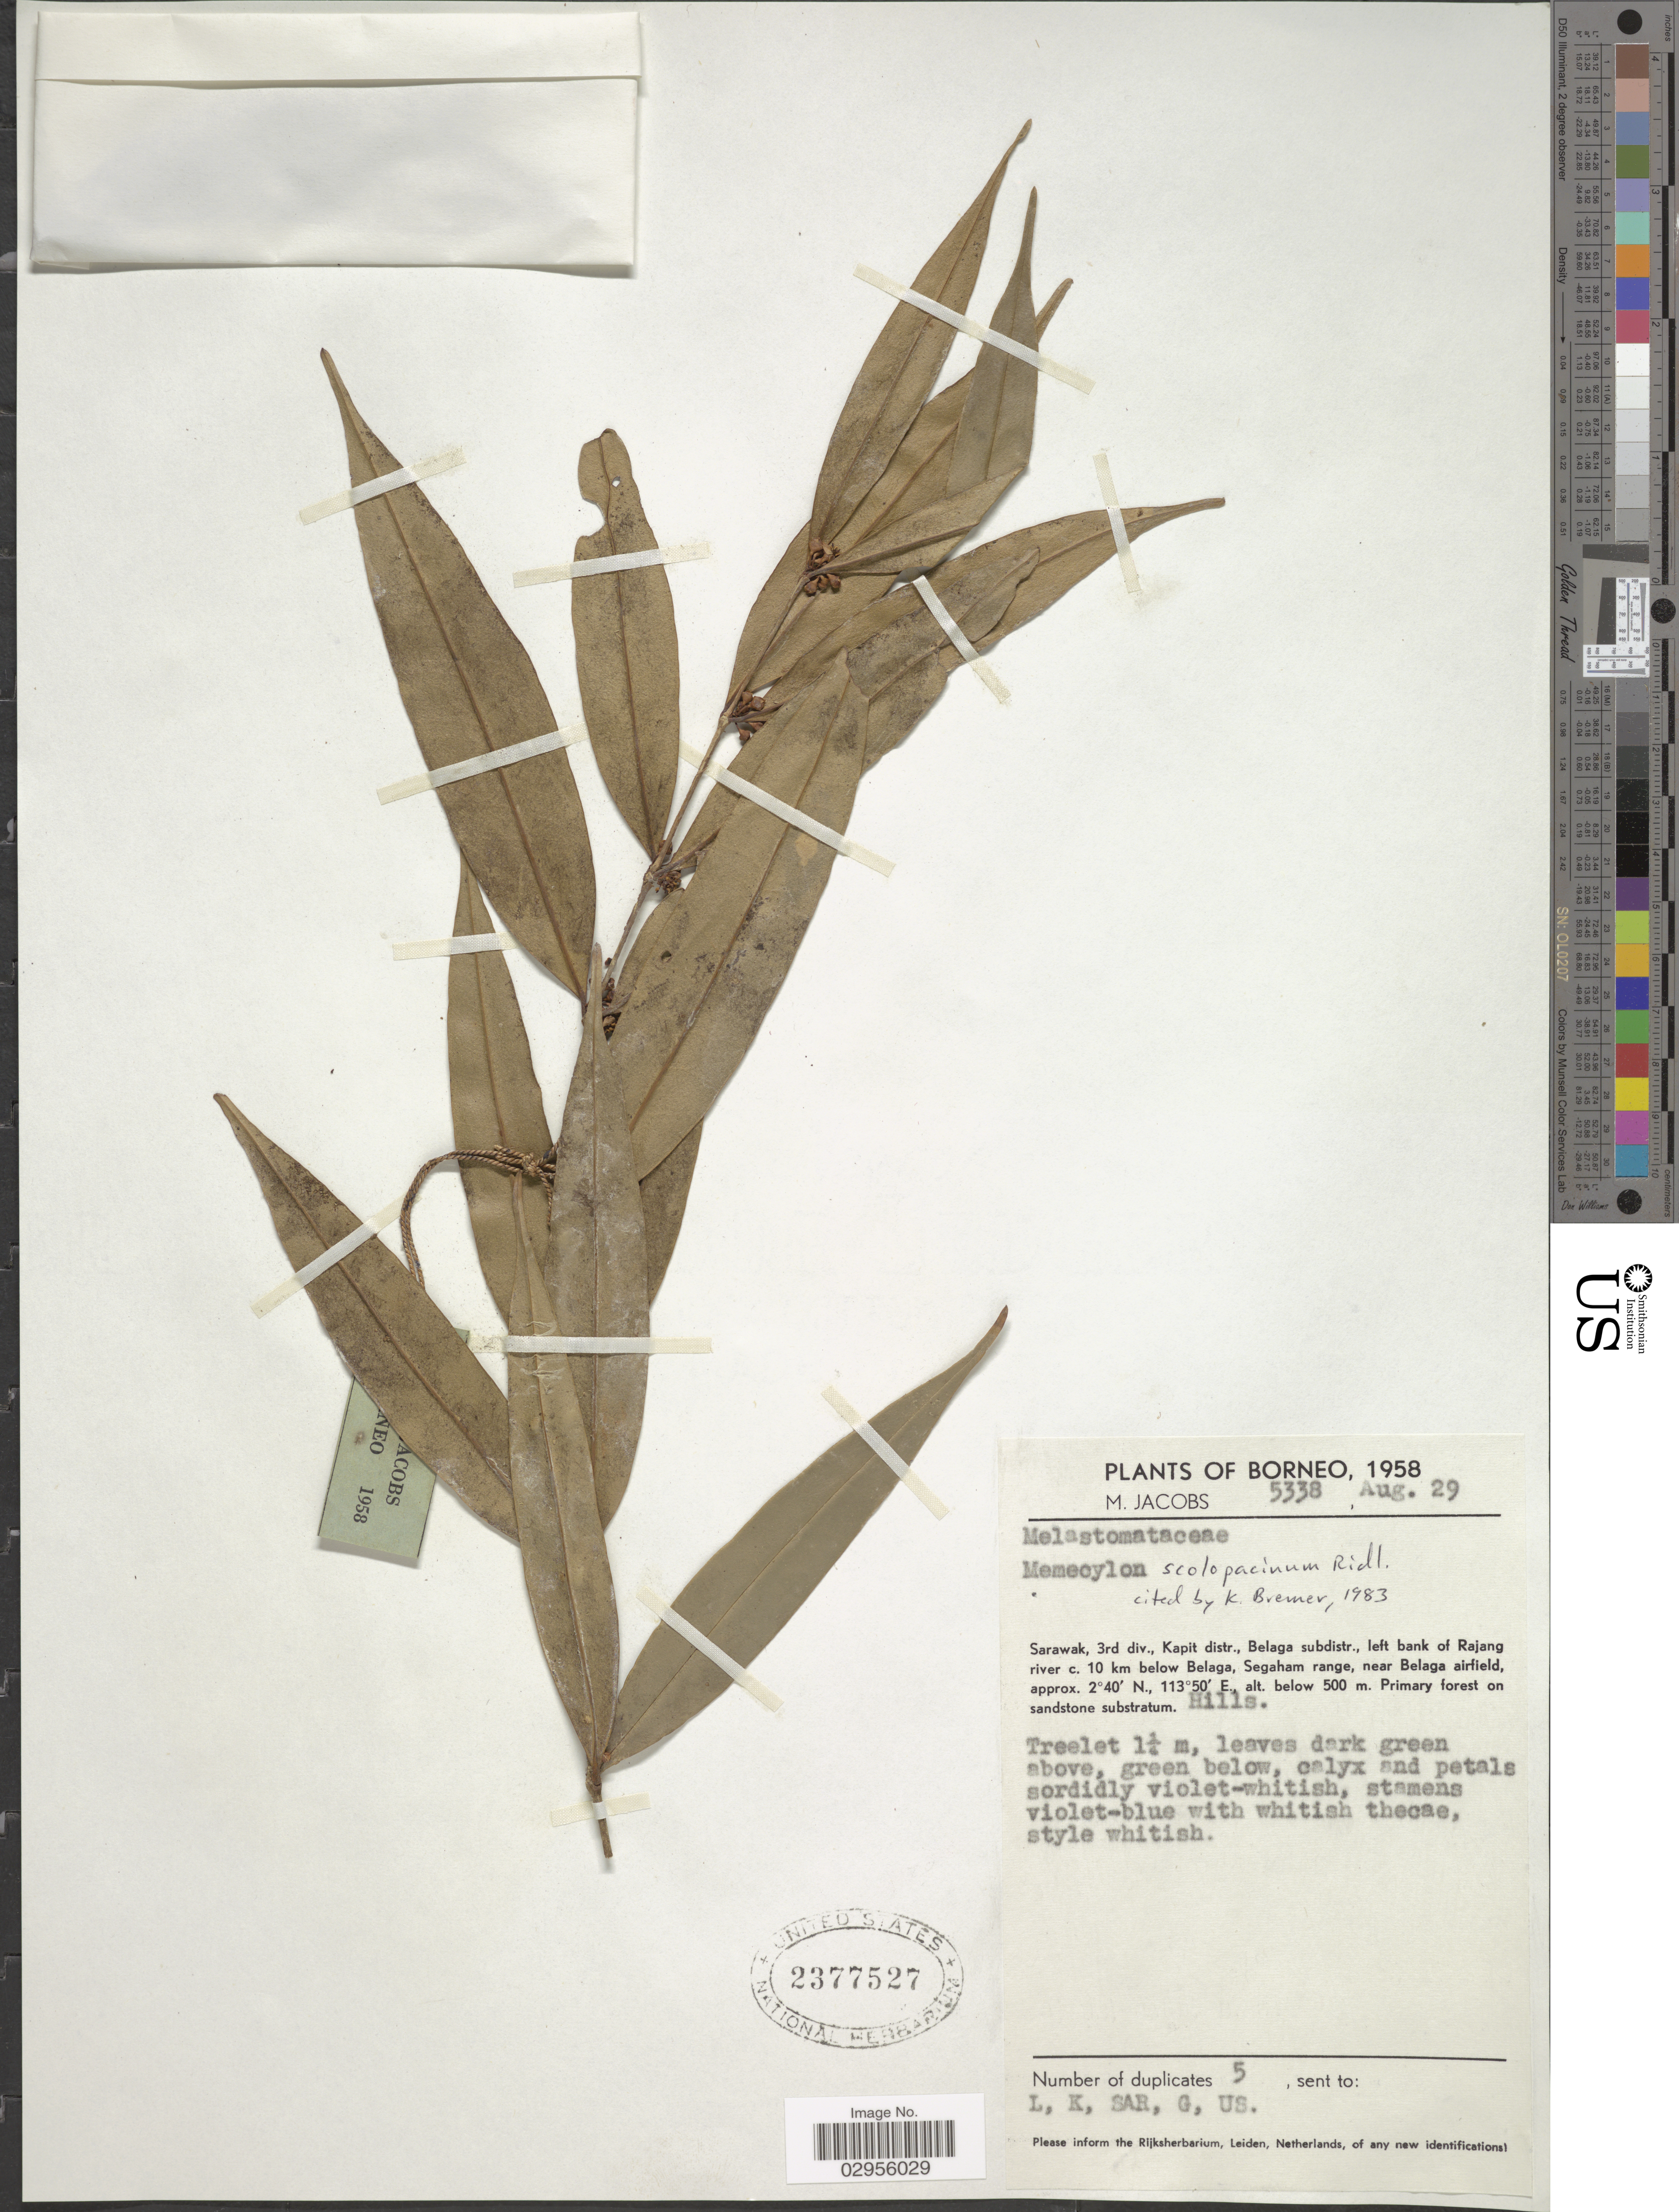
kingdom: Plantae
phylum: Tracheophyta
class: Magnoliopsida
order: Myrtales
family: Melastomataceae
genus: Memecylon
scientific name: Memecylon scolopacinum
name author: Ridl.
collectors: M. Jacobs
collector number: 5338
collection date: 1958-08-29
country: Malaysia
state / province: Sarawak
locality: Borneo. 3rd div., Kapit distr., Belaga subdistr., left bank of Rajang river c. 10 km below Belaga, Segaham range, near Belaga airfield.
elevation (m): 500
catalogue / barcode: US 2377527